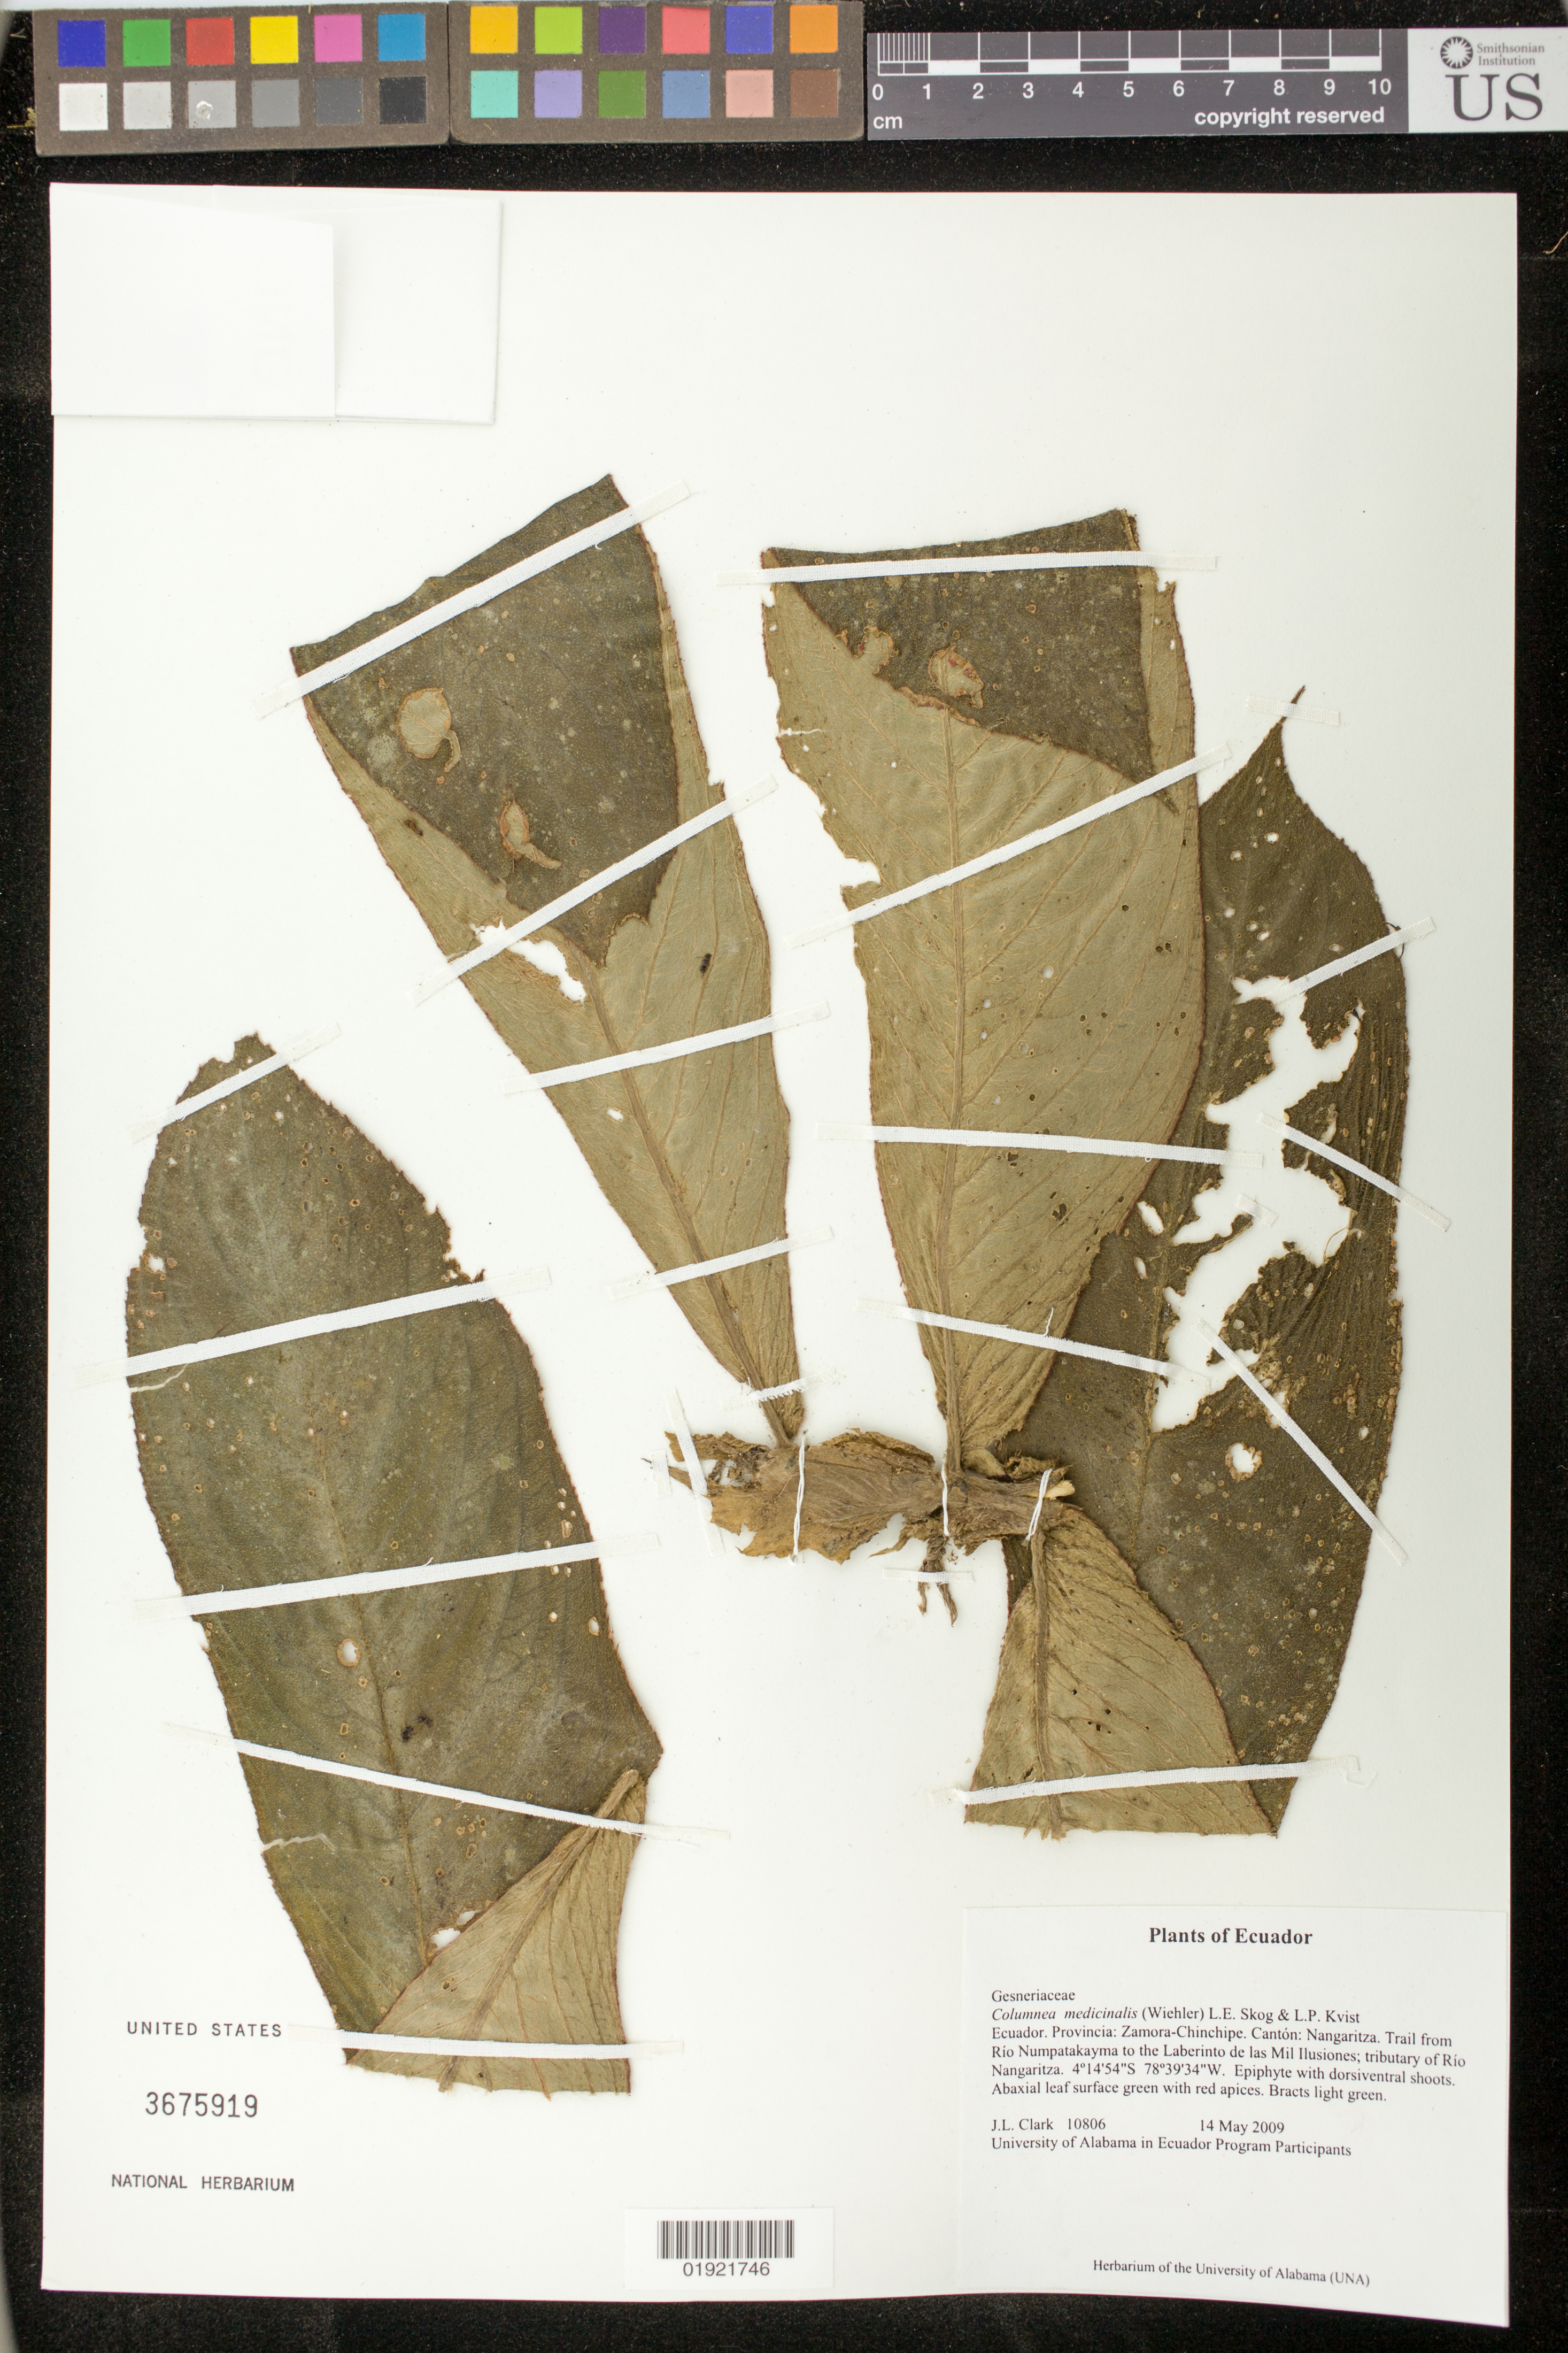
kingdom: Plantae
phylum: Tracheophyta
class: Magnoliopsida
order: Lamiales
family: Gesneriaceae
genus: Columnea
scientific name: Columnea medicinalis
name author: (Wiehler) L.E. Skog & L.P. Kvist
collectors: J. L. Clark & University of Alabama in Ecuador Program participants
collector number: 10806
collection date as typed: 14 May 2009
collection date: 2009-05-14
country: Ecuador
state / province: Zamora-Chinchipe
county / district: Nangaritza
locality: Trail from Rio Numpatakayma to the Laberinto de las Mil Ilusiones; tributary of Rio Nangaritza.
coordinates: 4 14 54 S, 78 39 34 W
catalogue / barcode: US 3675919